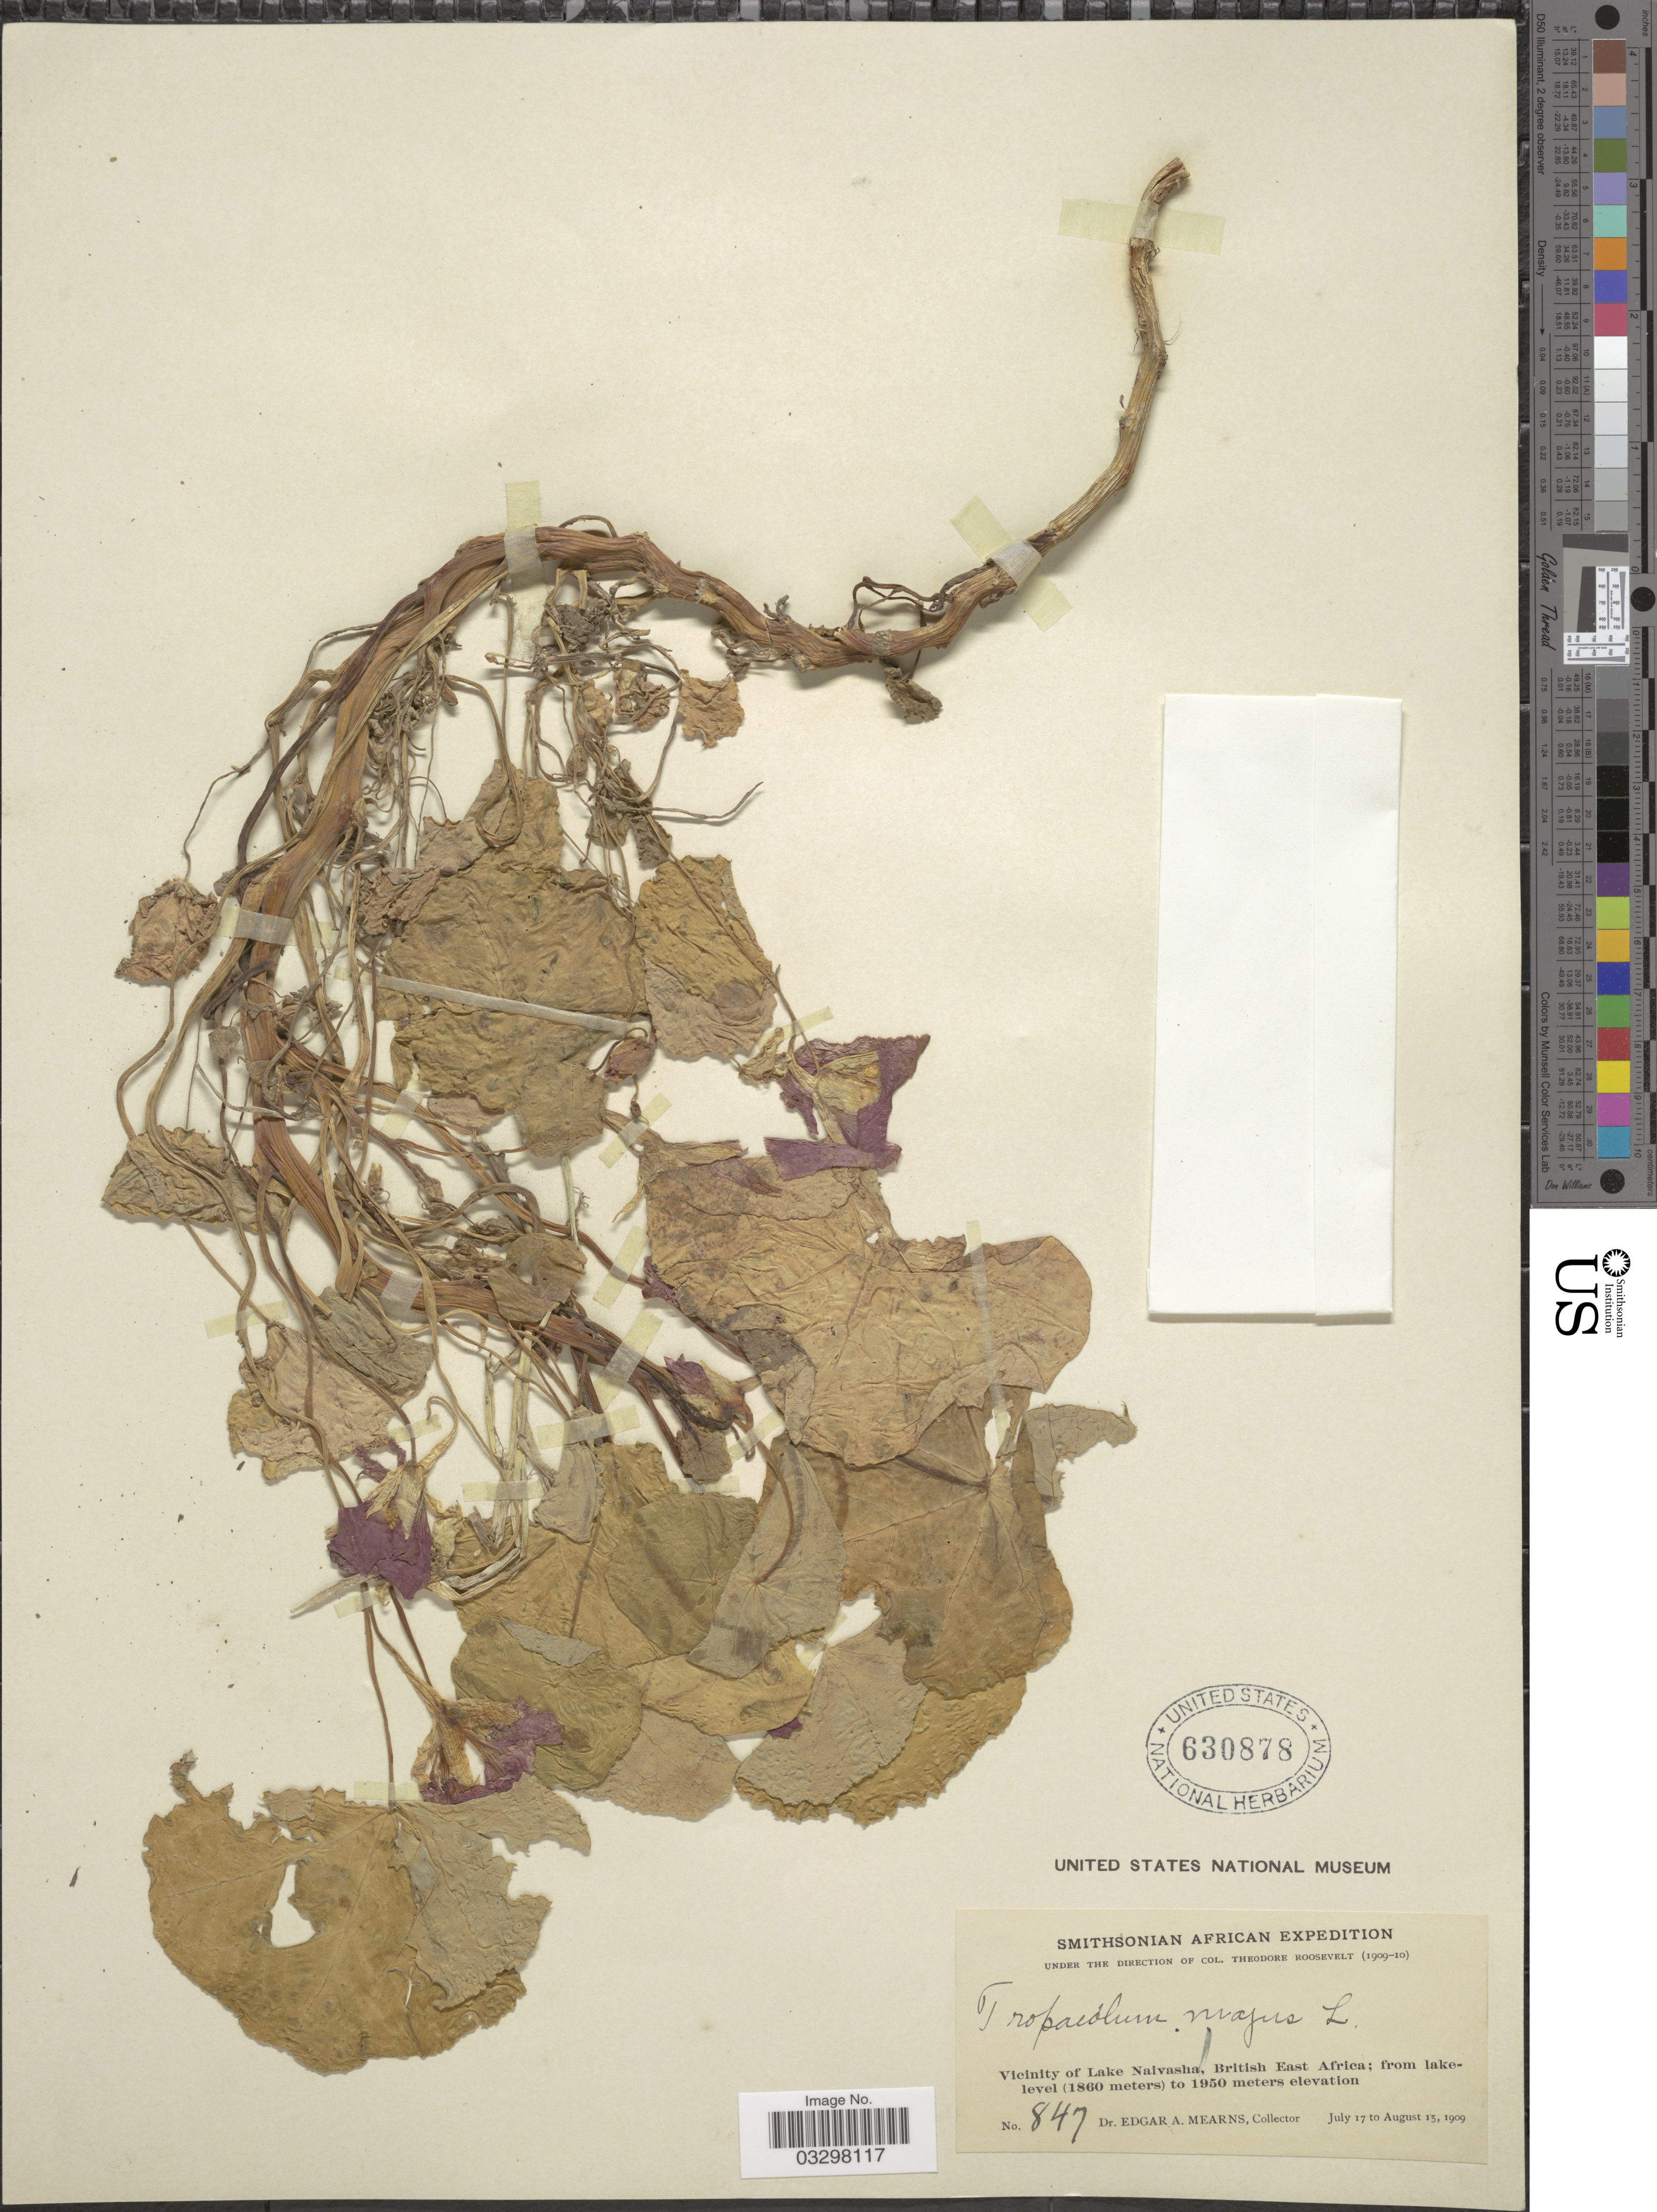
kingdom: Plantae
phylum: Tracheophyta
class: Magnoliopsida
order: Brassicales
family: Tropaeolaceae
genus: Tropaeolum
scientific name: Tropaeolum majus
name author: L.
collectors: E. A. Mearns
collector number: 847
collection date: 1909-07-17/1909-08-15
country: Kenya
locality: Vicinity of Lake Naivasha, British East Africa.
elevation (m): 1860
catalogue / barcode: US 630878